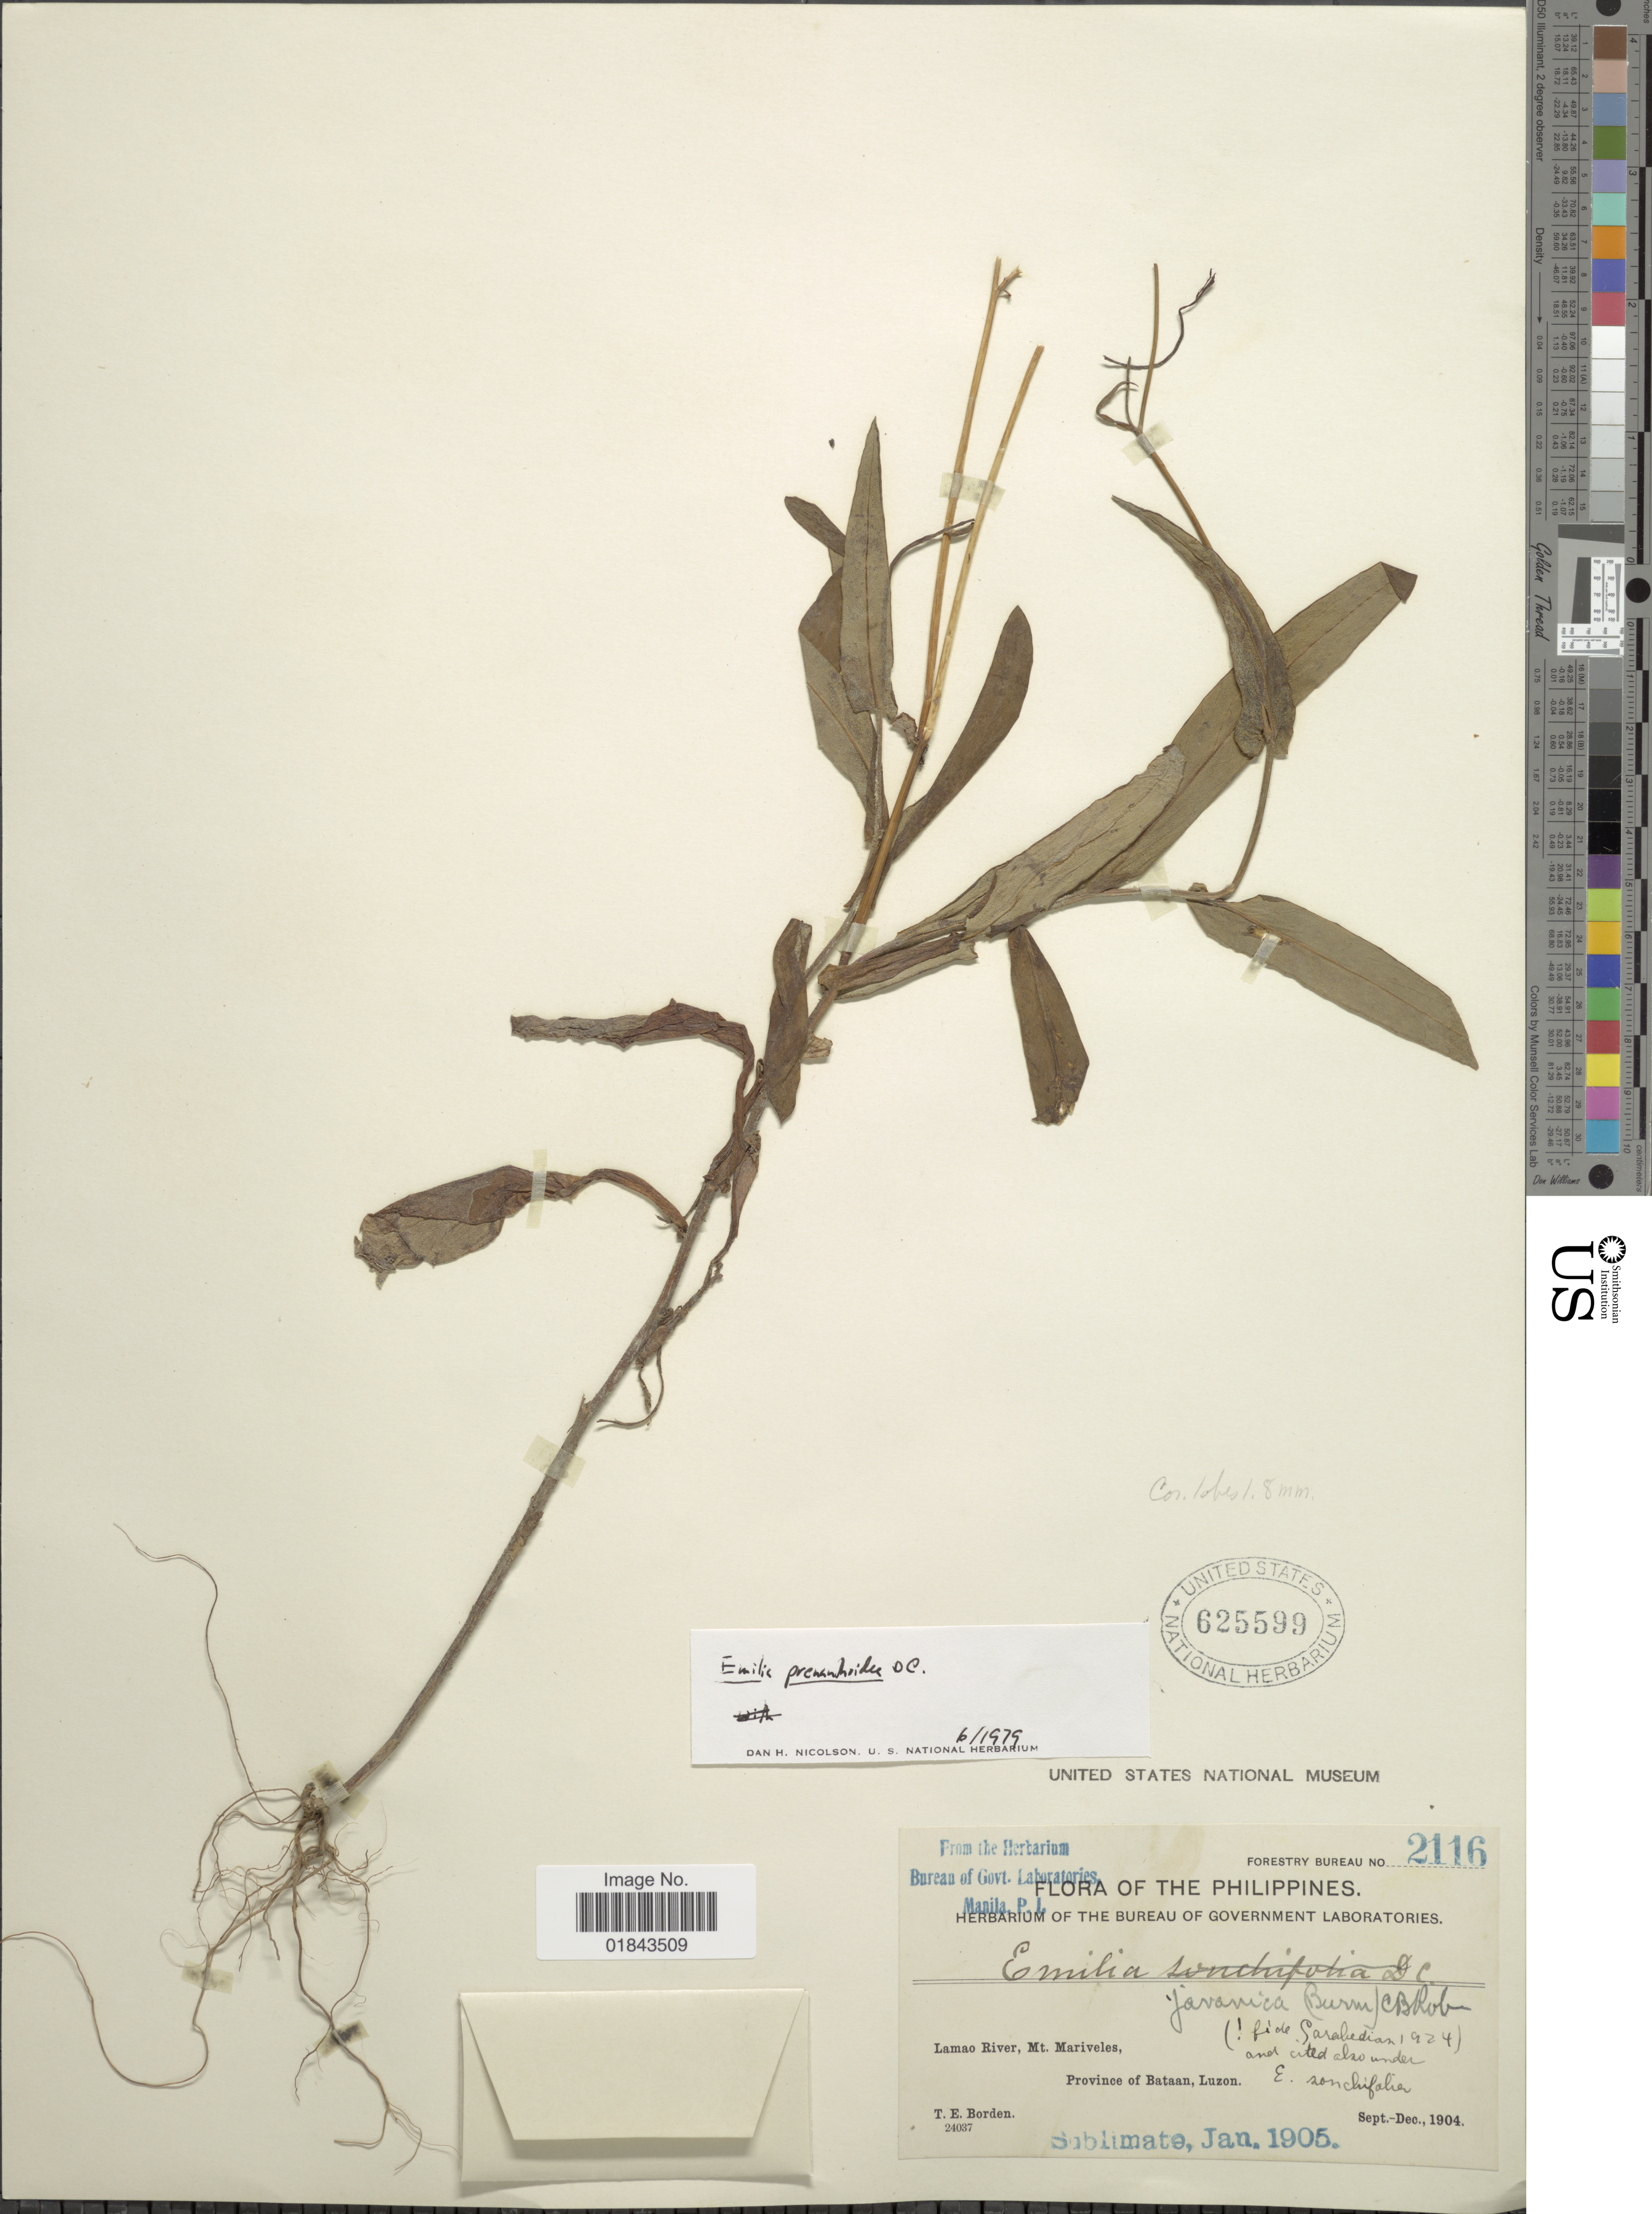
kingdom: Plantae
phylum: Tracheophyta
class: Magnoliopsida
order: Asterales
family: Asteraceae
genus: Emilia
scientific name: Emilia prenanthoidea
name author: DC.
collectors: T. E. Borden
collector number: Forestry Bureay 2116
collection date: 1904-09/1904-12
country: Philippines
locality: Lamao River, Mt. Mariveles, Province of Bataan, Luzon.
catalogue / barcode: US 625599